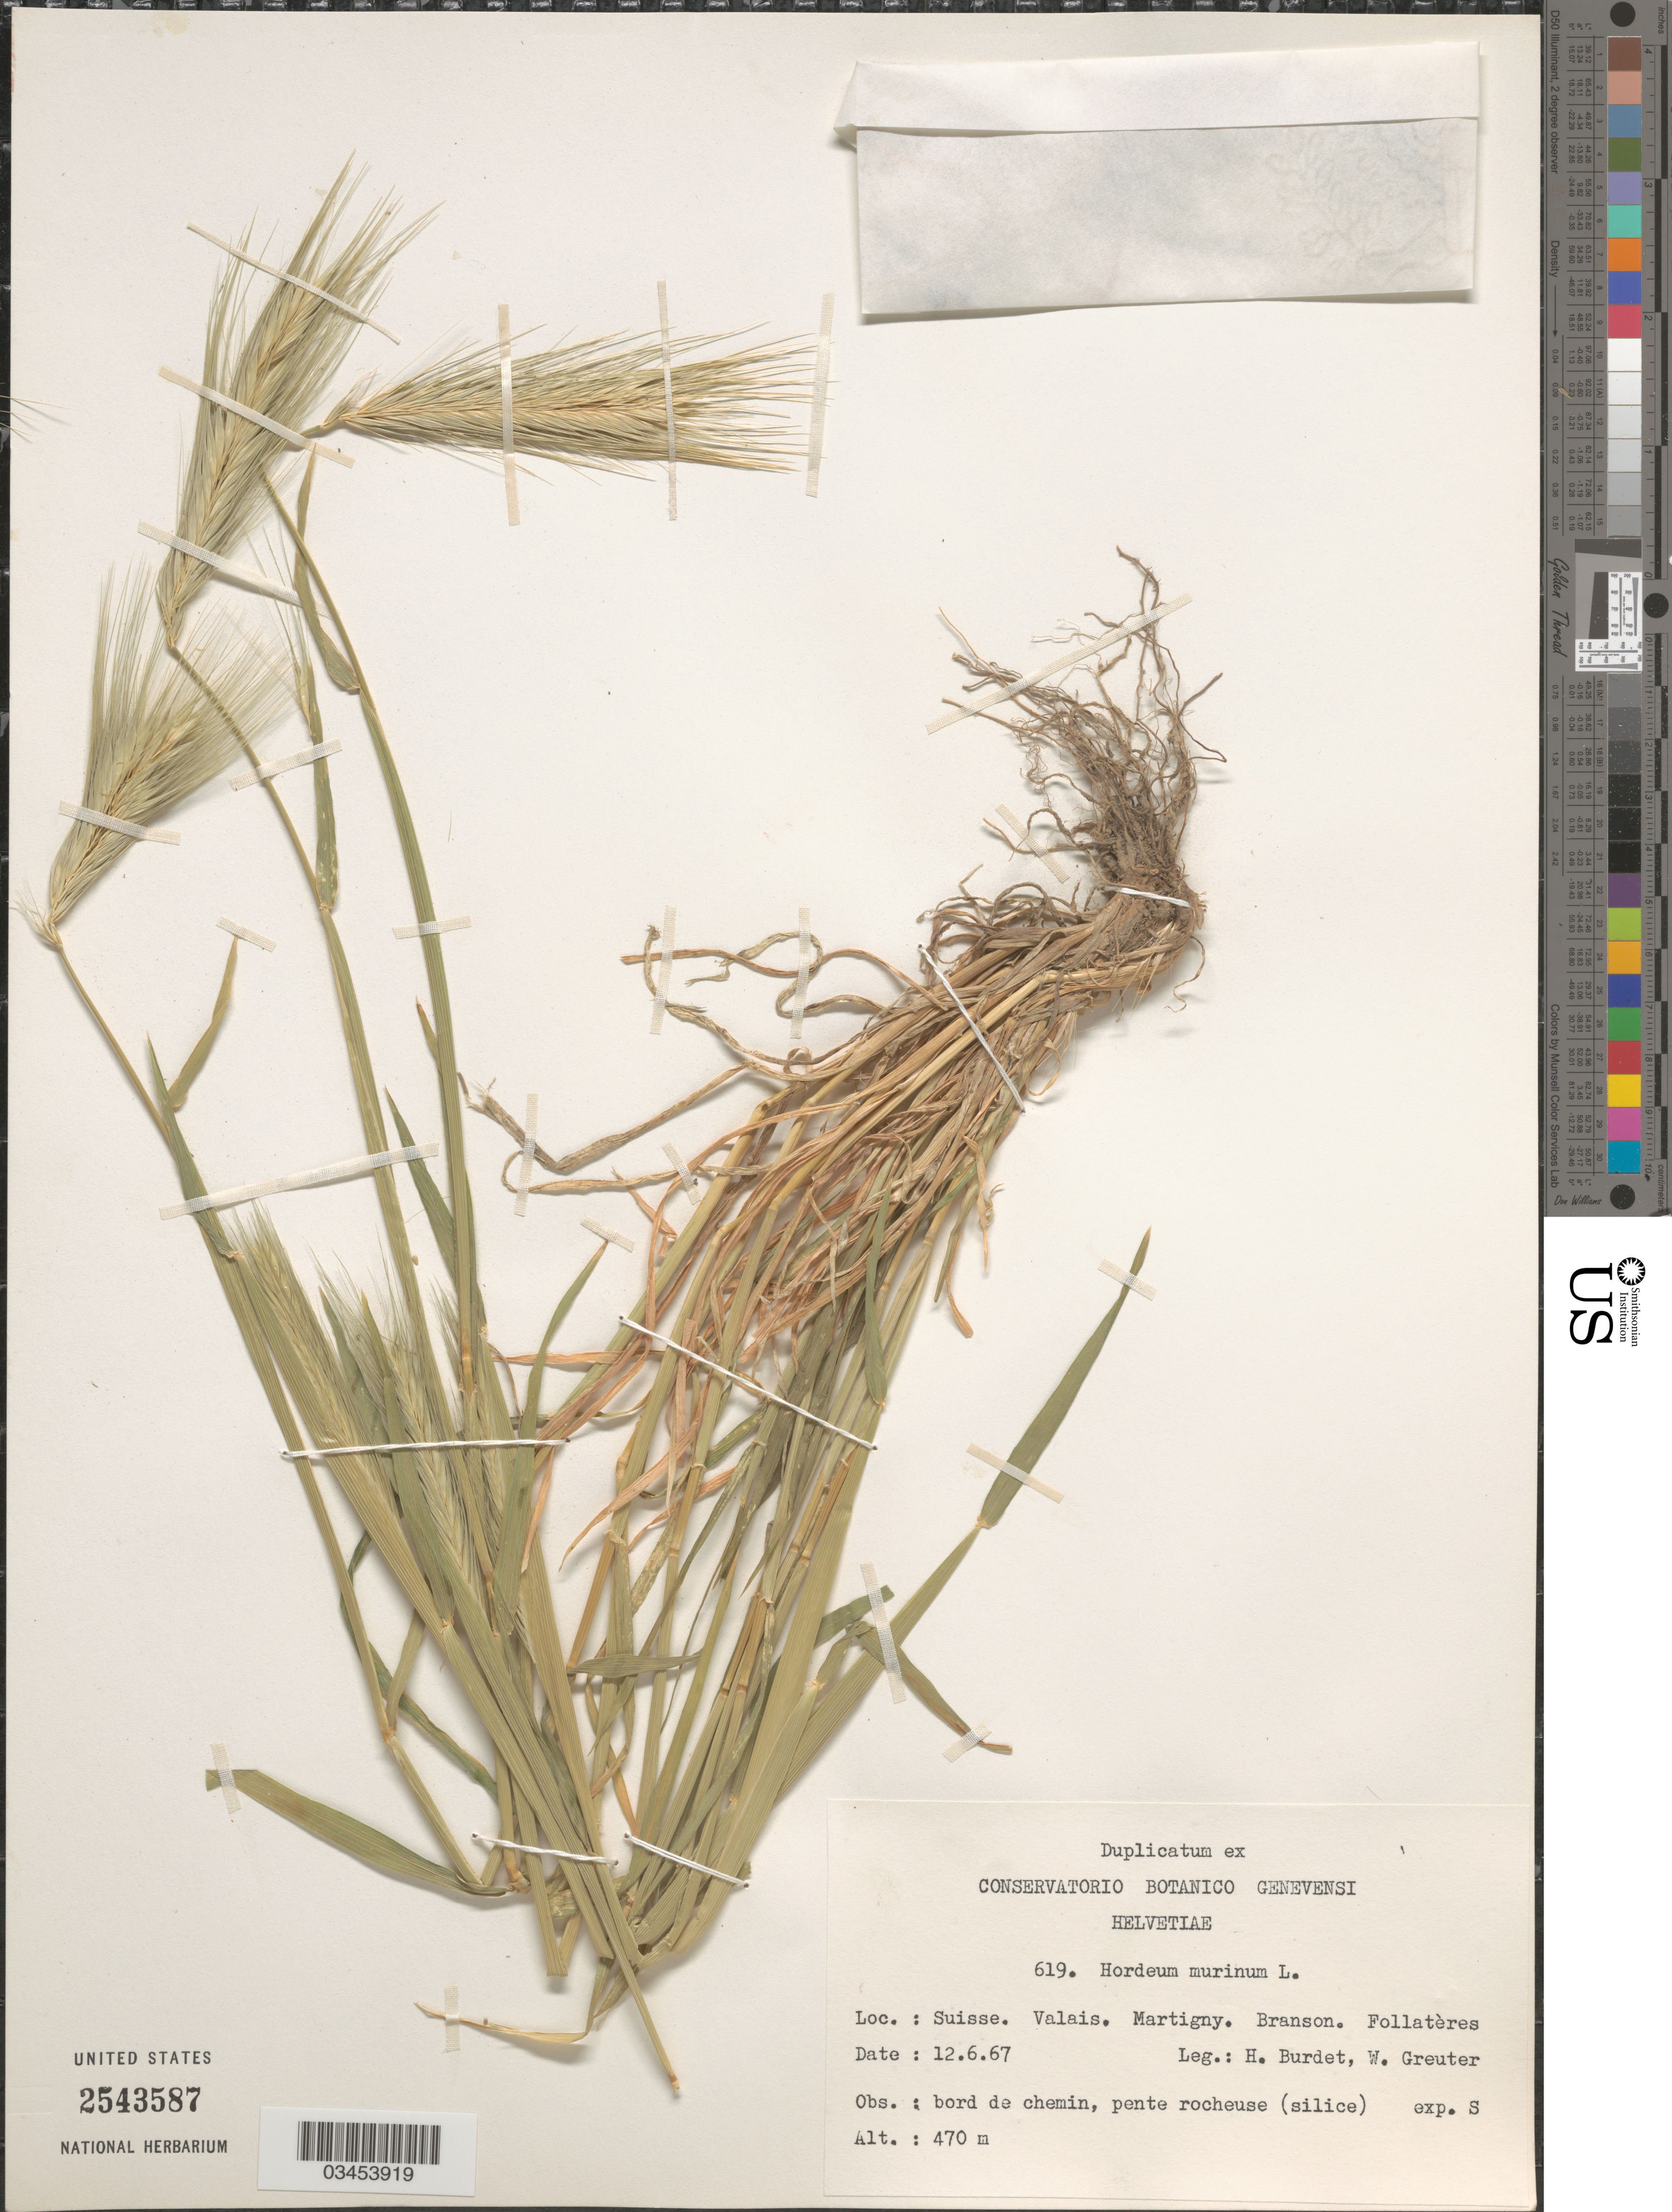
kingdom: Plantae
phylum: Tracheophyta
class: Liliopsida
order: Poales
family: Poaceae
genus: Hordeum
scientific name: Hordeum murinum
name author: L.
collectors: H. M. Burdet & W. Greuter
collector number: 619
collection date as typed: Transcribed d/m/y: 12/6/67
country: Switzerland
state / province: Valais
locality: Suisse. Martigny. Branson. Follatères. Bord de chemin, pente rocheuse (silice) exp. S.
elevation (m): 470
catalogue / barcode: US 2543587